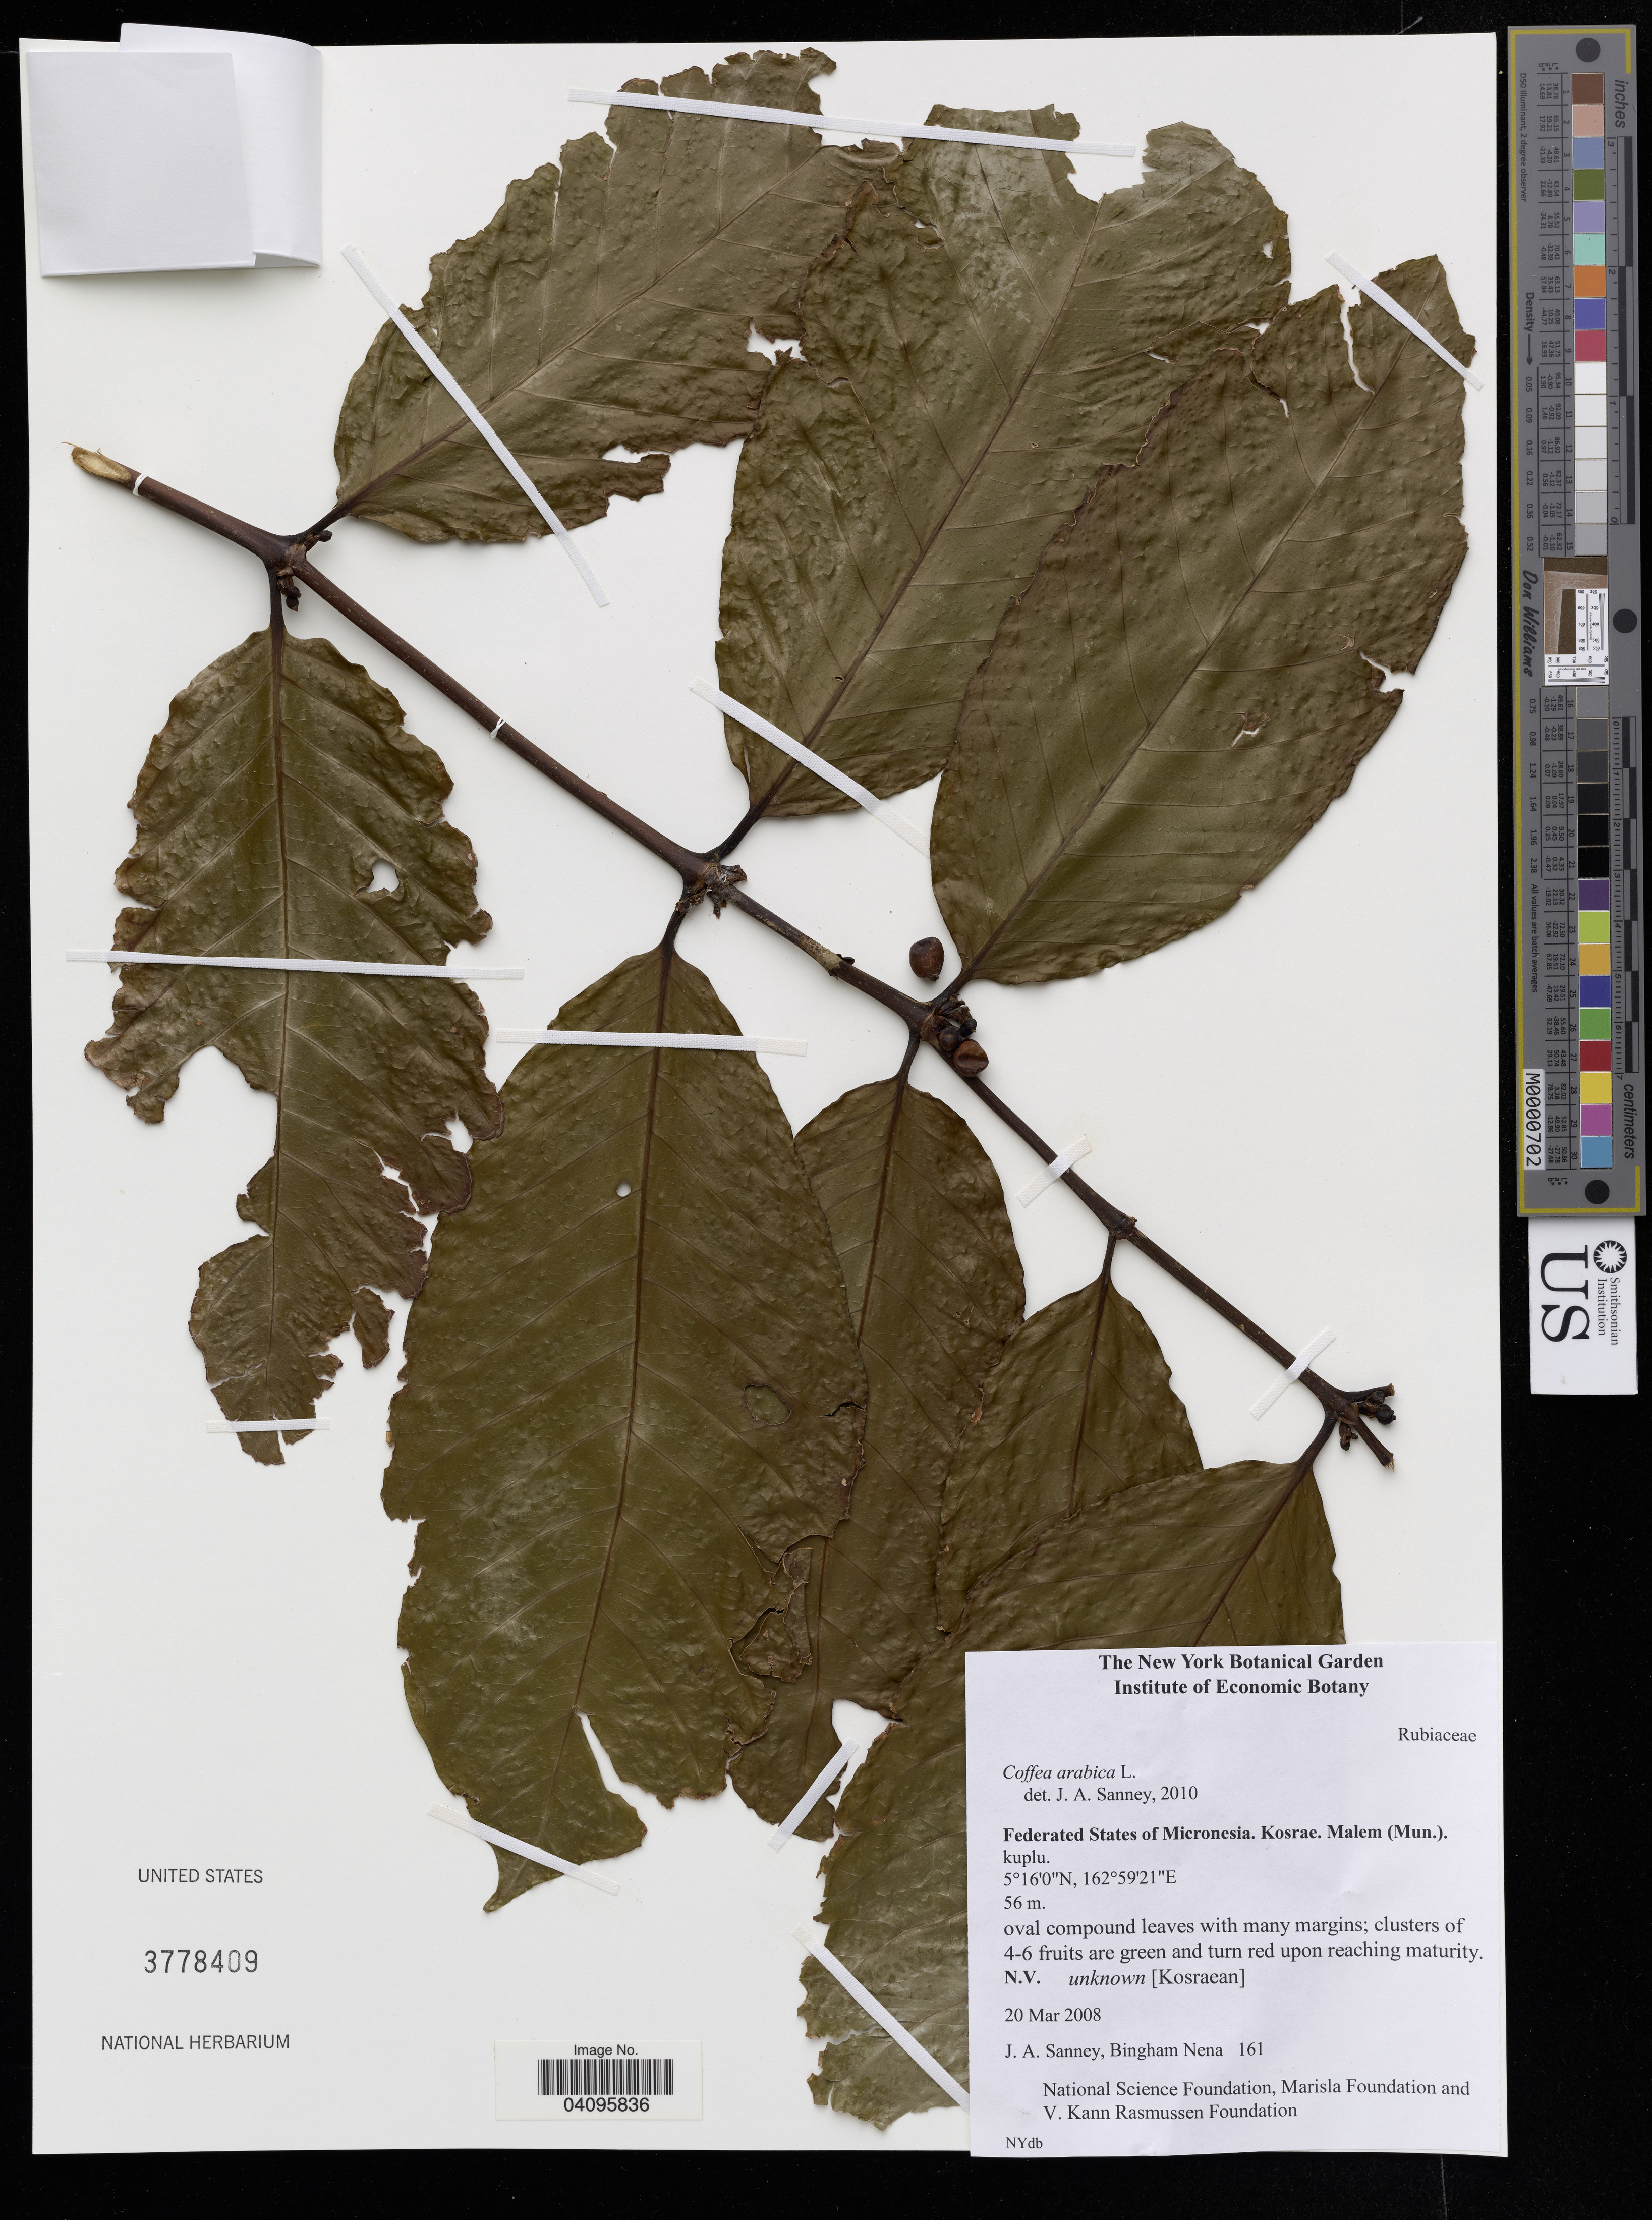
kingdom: Plantae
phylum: Tracheophyta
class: Magnoliopsida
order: Gentianales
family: Rubiaceae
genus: Coffea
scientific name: Coffea arabica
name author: L.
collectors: J. Sanney & B. Nena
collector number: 161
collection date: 2008-03-20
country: Micronesia, Federated States of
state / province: Kosrae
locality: Kuplu.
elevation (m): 56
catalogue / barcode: US 3778409